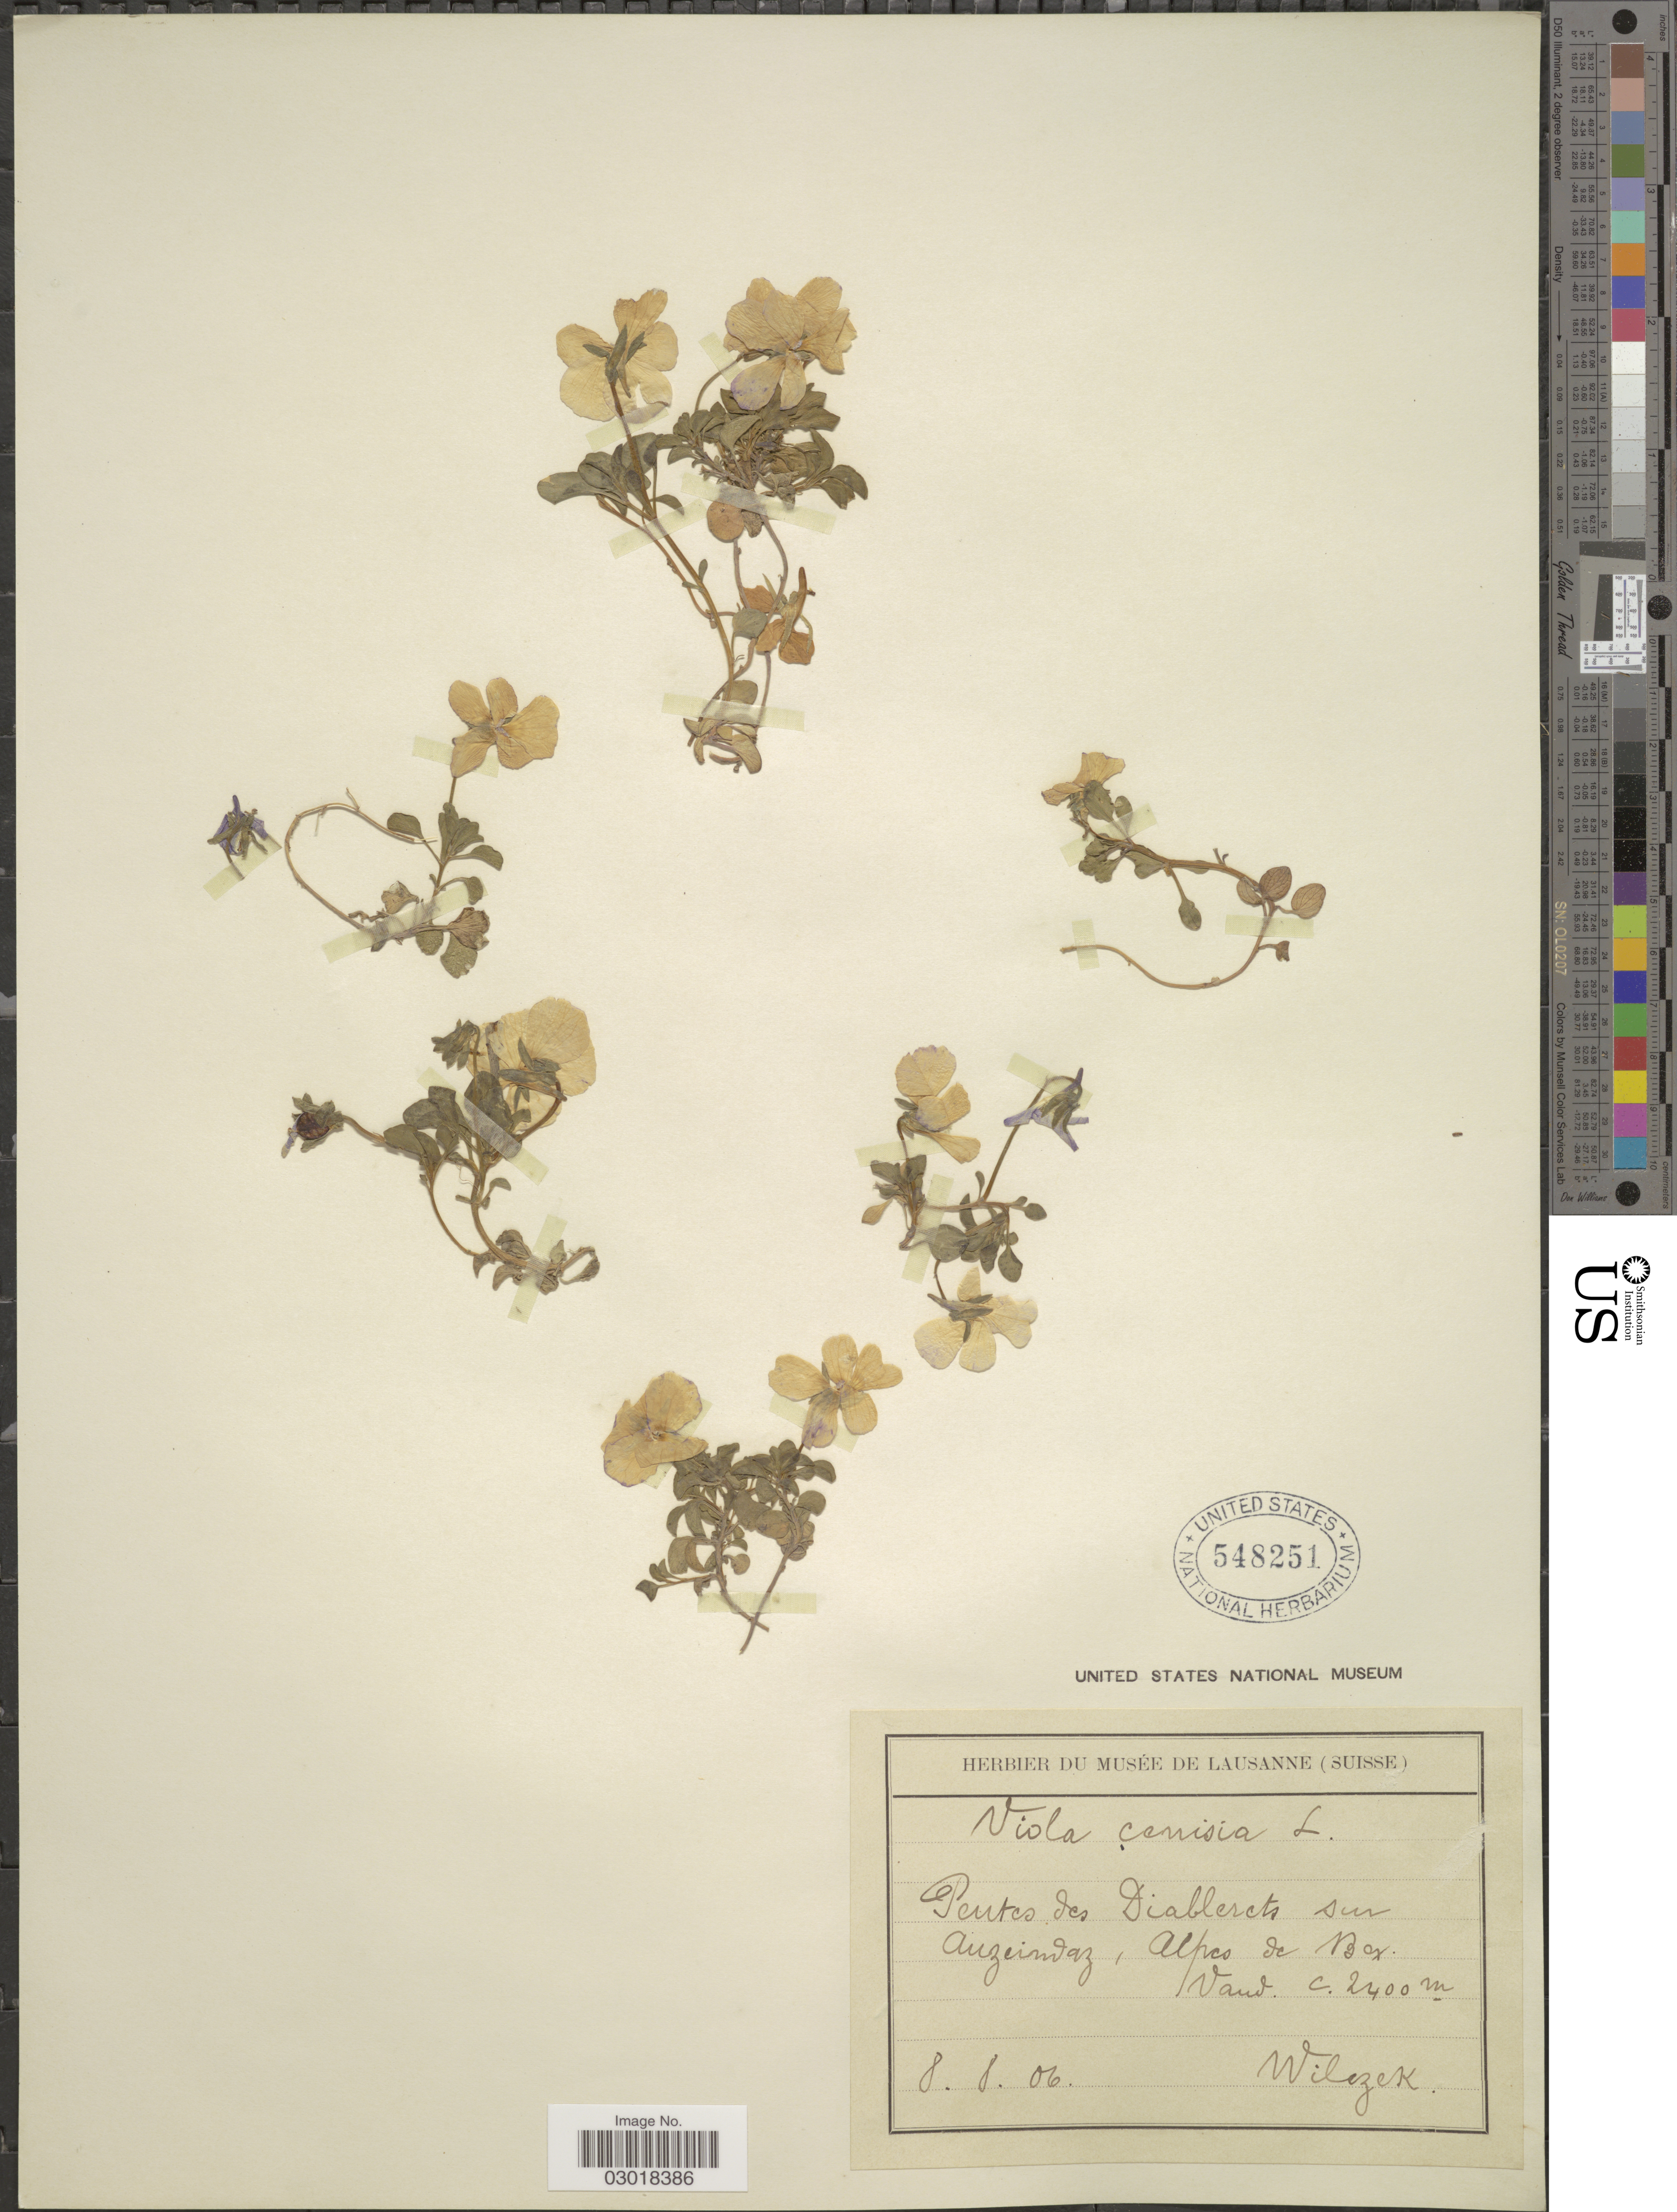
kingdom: Plantae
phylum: Tracheophyta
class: Magnoliopsida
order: Malpighiales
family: Violaceae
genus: Viola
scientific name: Viola cenisia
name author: L.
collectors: Wilczek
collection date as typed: Transcribed d/m/y: 8/8/6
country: Switzerland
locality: Pentes des Diablerets sur Auzeinvaz, Alpes de Bex.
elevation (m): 2400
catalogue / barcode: US 548251